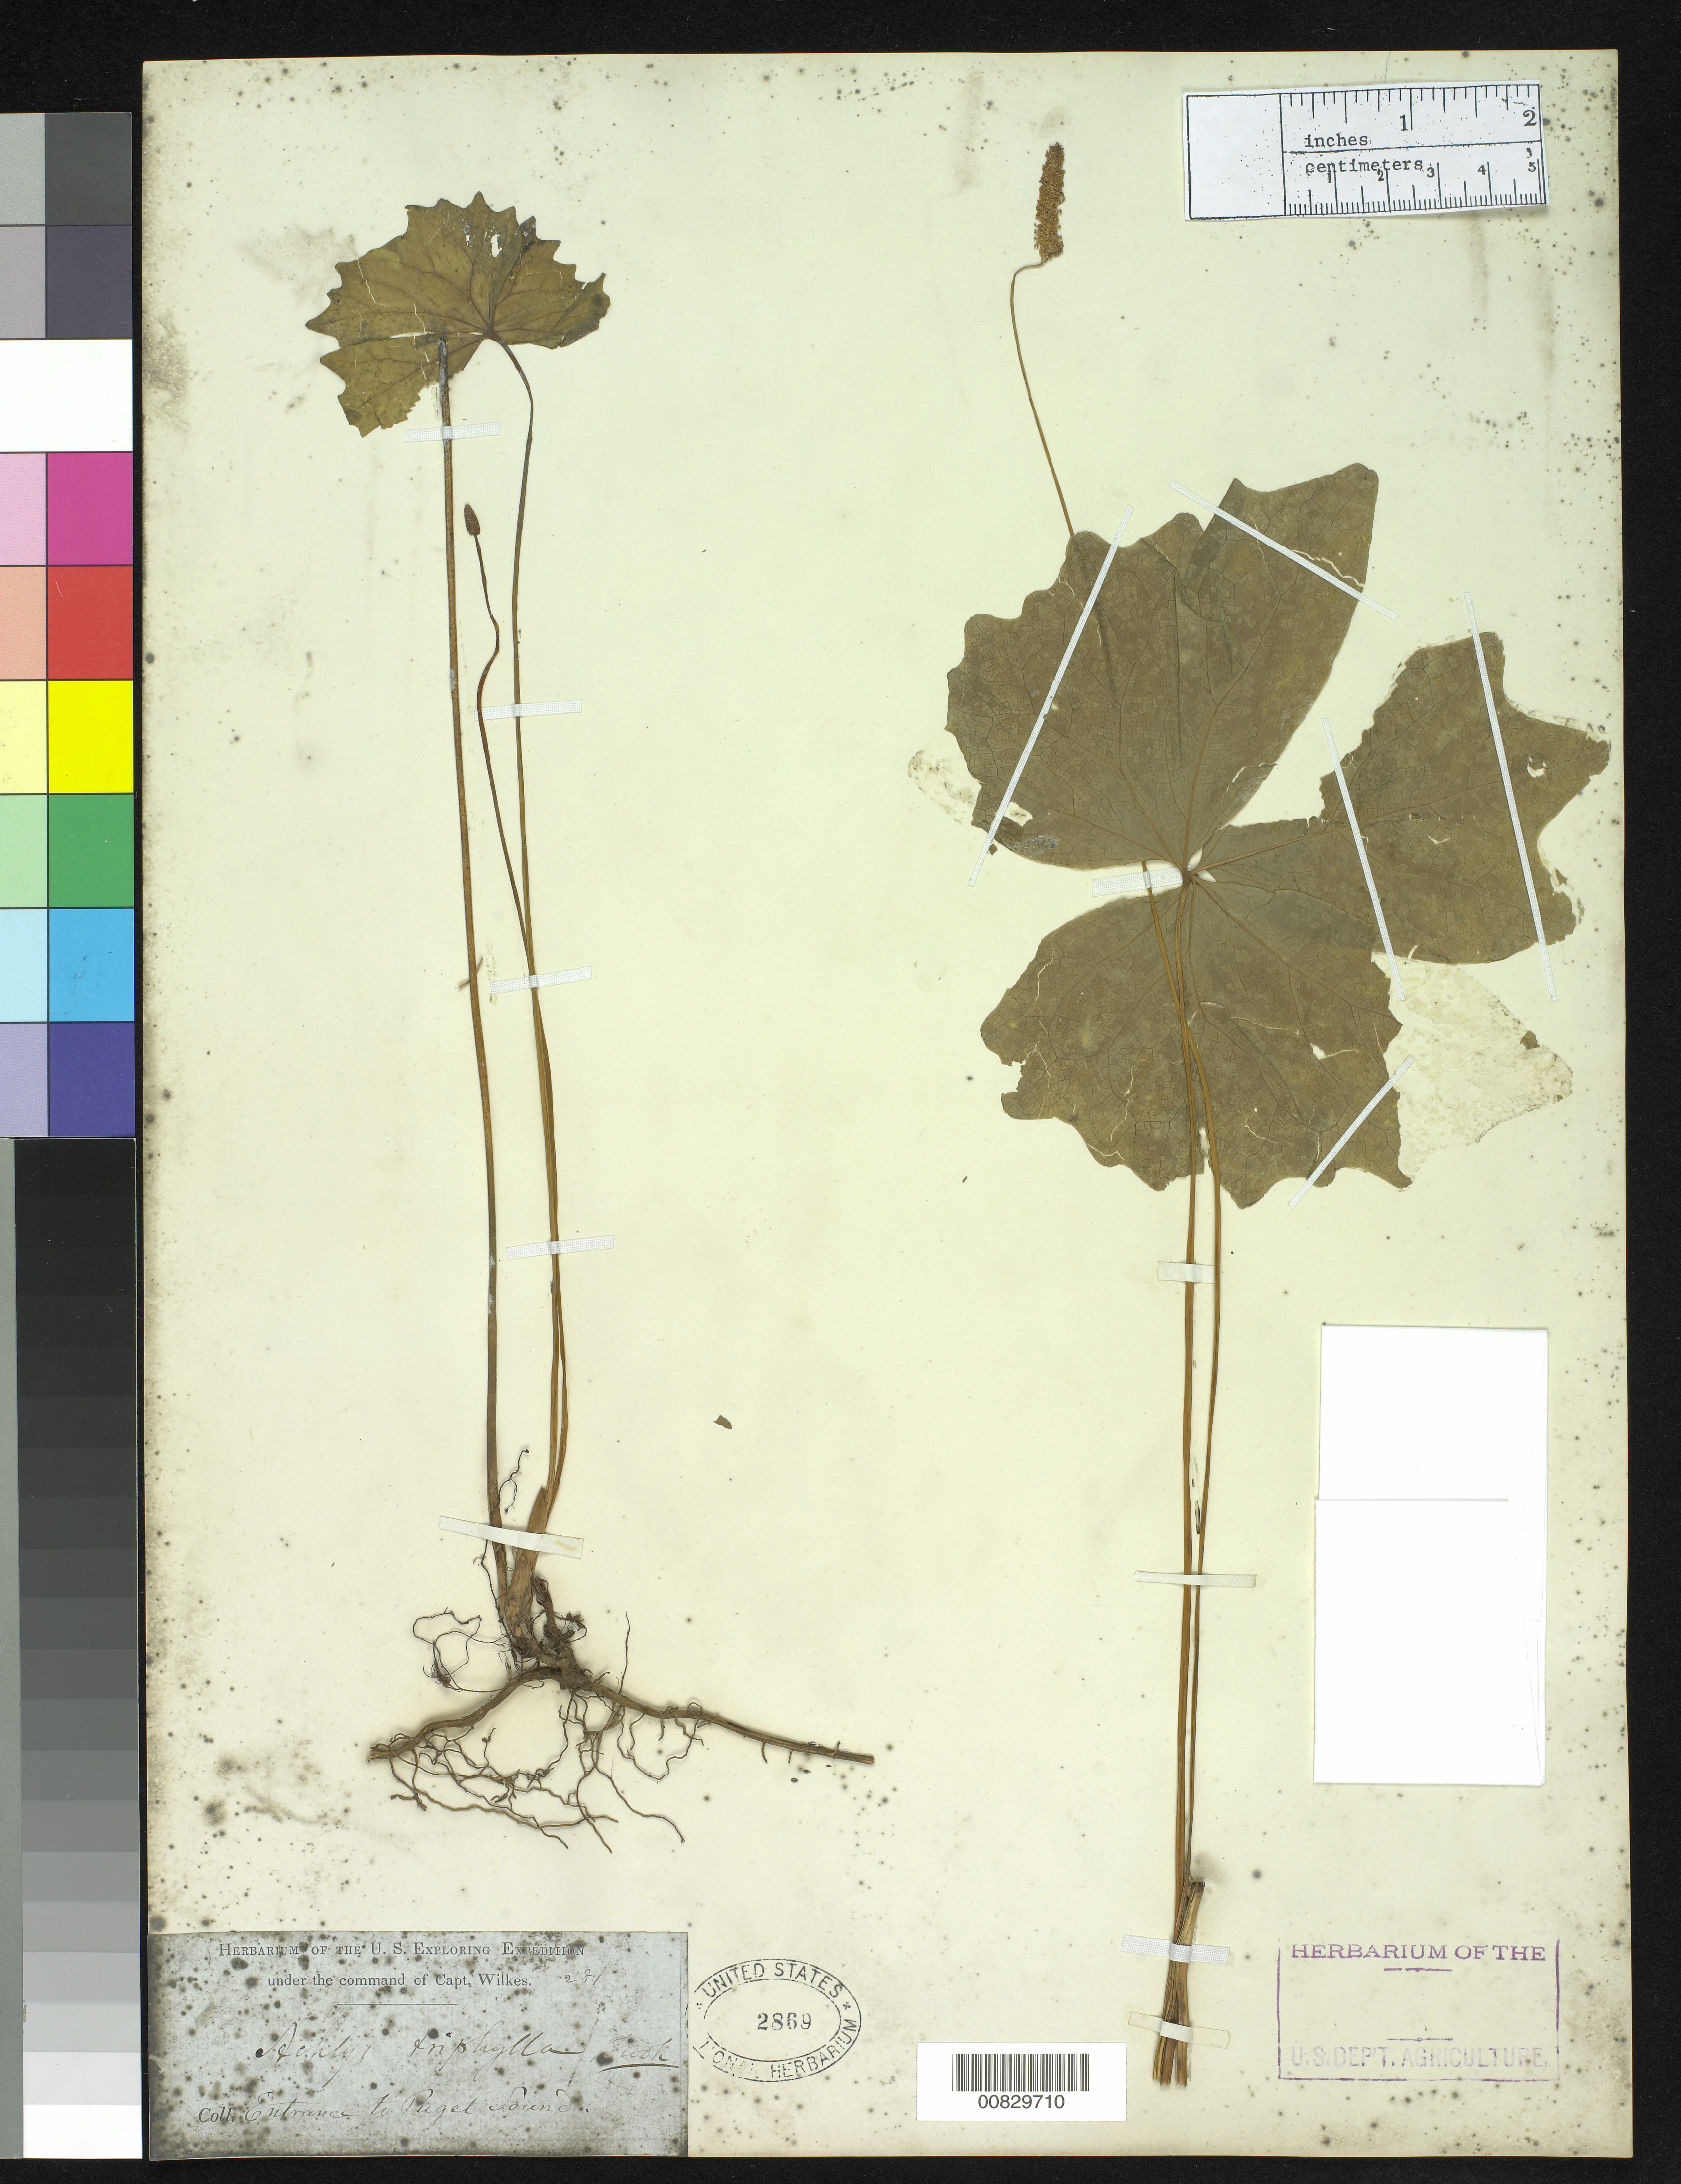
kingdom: Plantae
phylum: Tracheophyta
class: Magnoliopsida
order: Ranunculales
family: Berberidaceae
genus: Achlys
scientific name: Achlys triphylla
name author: (Sm.) DC.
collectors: Wilkes Explor. Exped.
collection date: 1838/1842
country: United States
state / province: Washington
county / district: King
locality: Entrance to Puget Sound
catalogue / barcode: US 2869